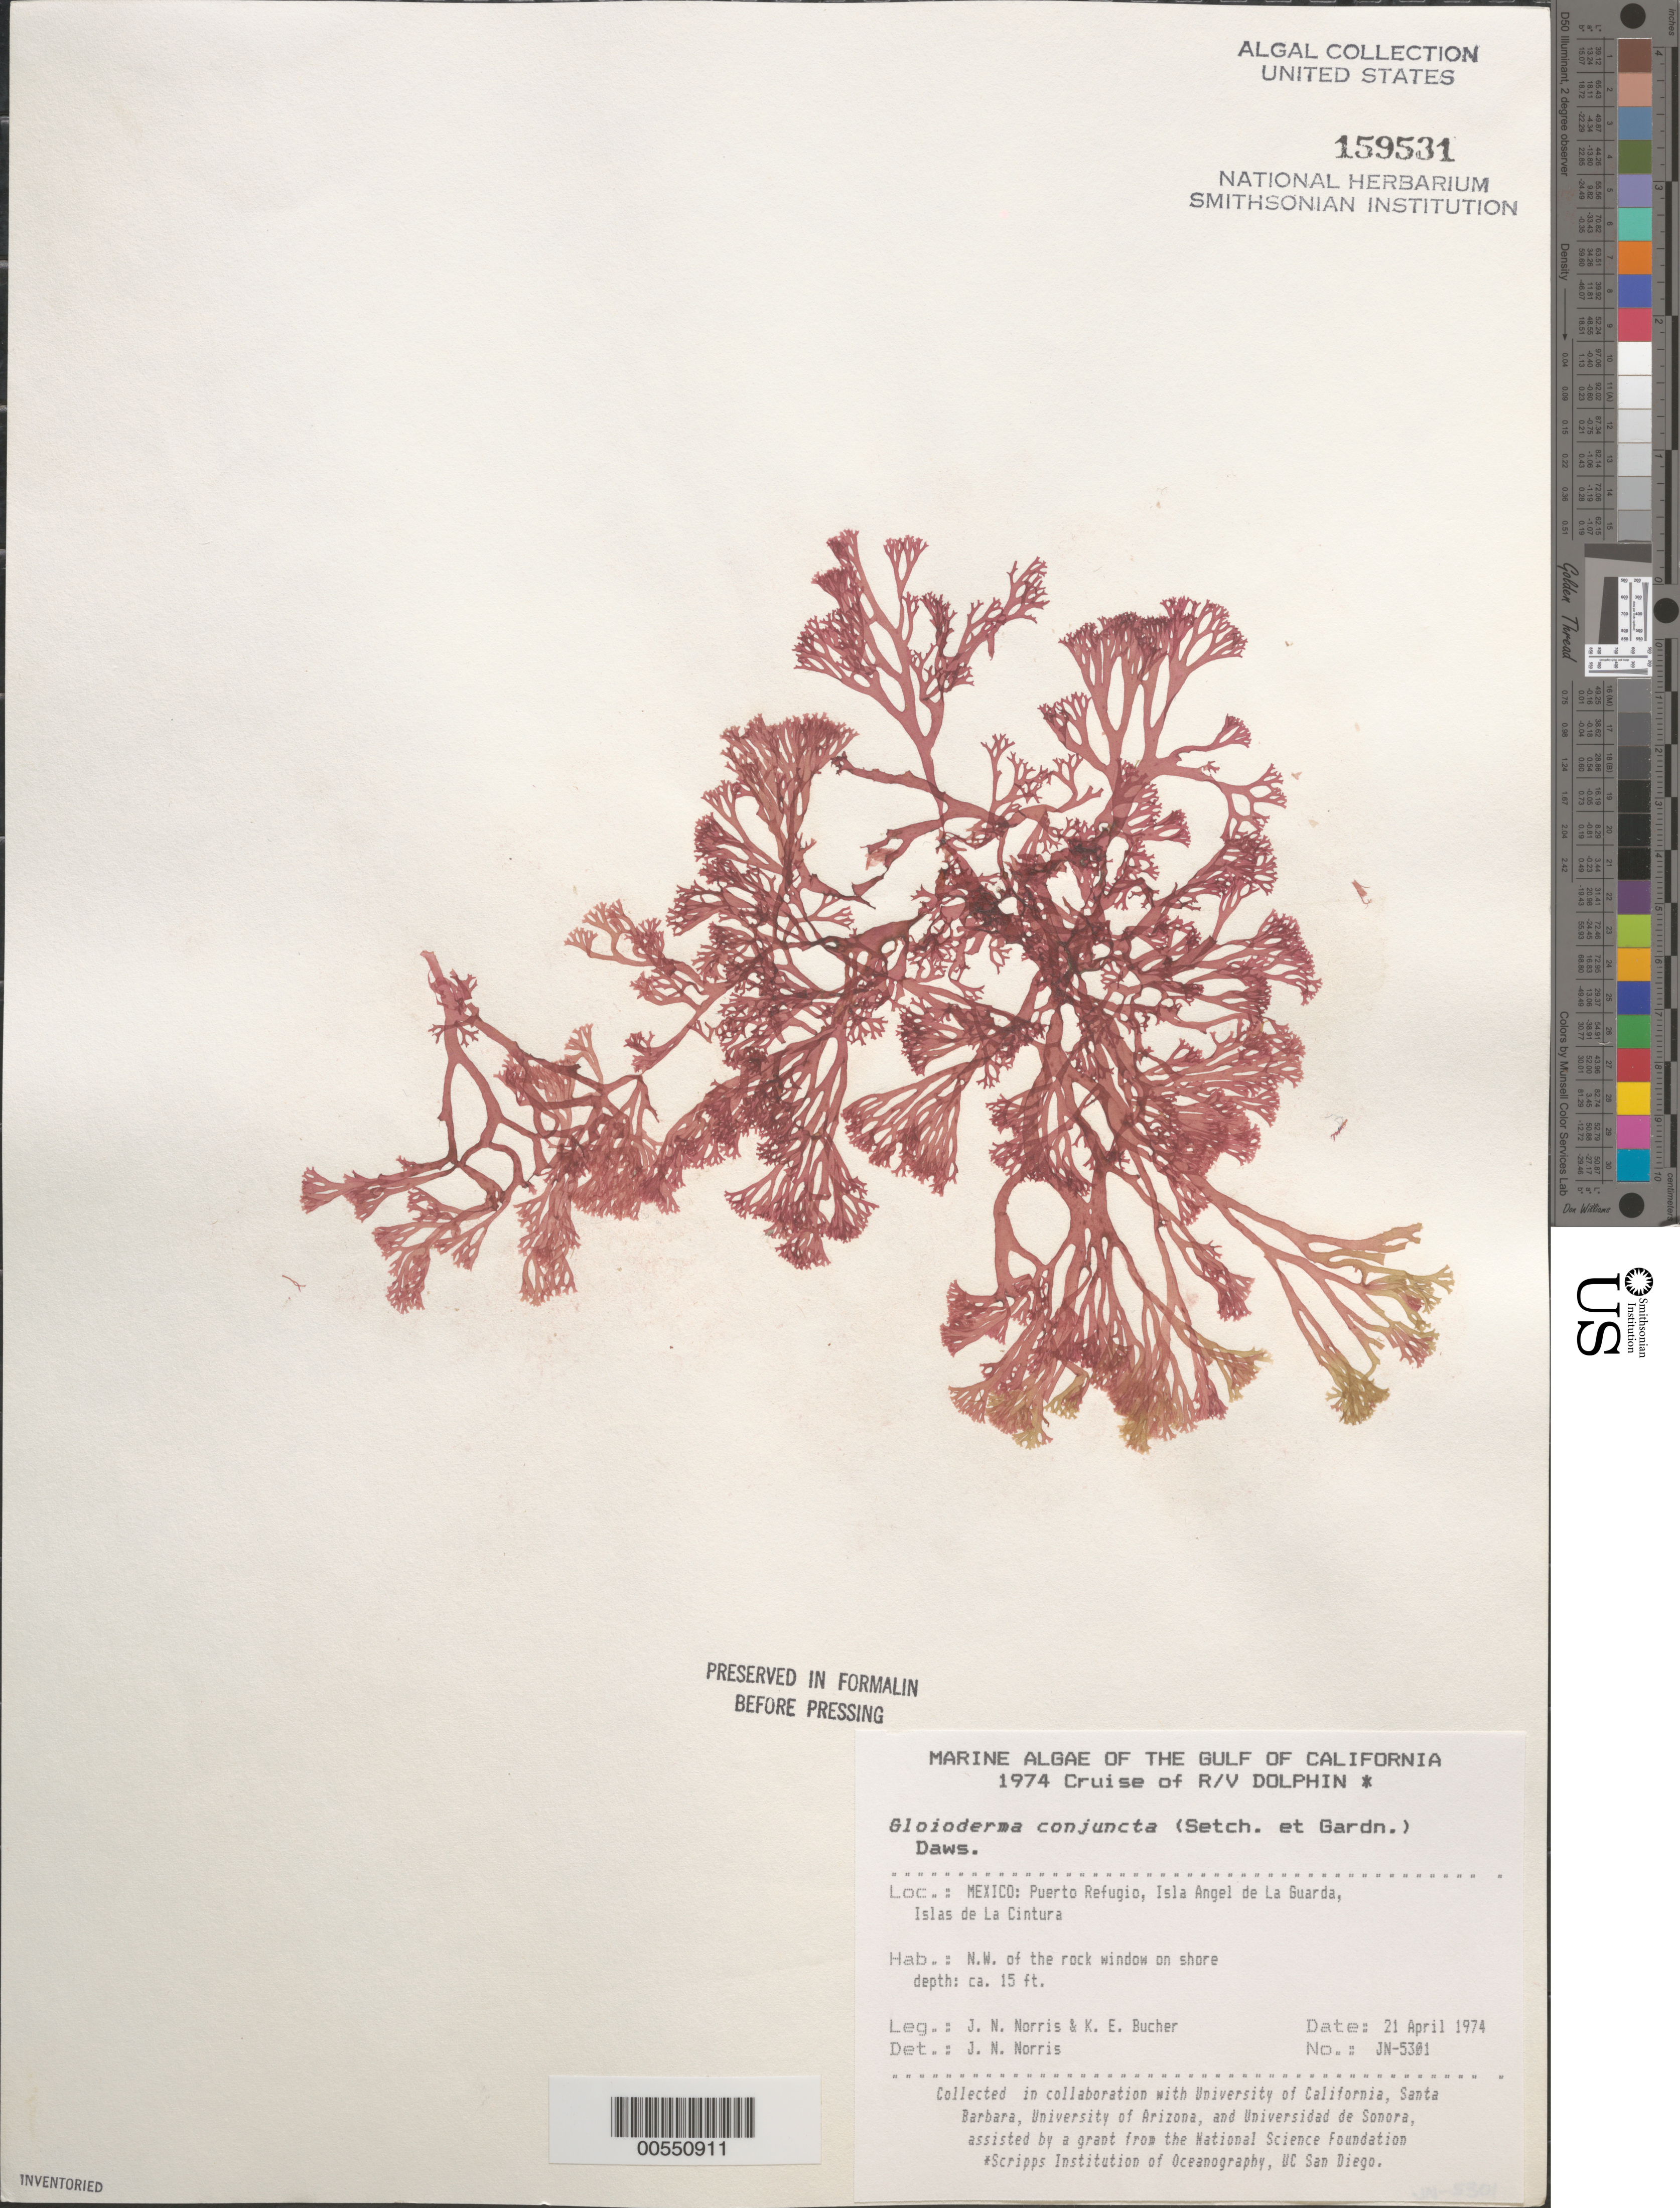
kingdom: Plantae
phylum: Rhodophyta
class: Florideophyceae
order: Rhodymeniales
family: Faucheaceae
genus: Gloioderma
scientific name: Gloioderma conjuncta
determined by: Norris, James N.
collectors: J. N. Norris & K. E. Bucher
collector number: JN-5301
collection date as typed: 21 Apr 1974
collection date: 1974-04-21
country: Mexico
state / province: Baja California Norte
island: Isla Angel de la Guarda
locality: Puerto Refugio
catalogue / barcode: US 159531